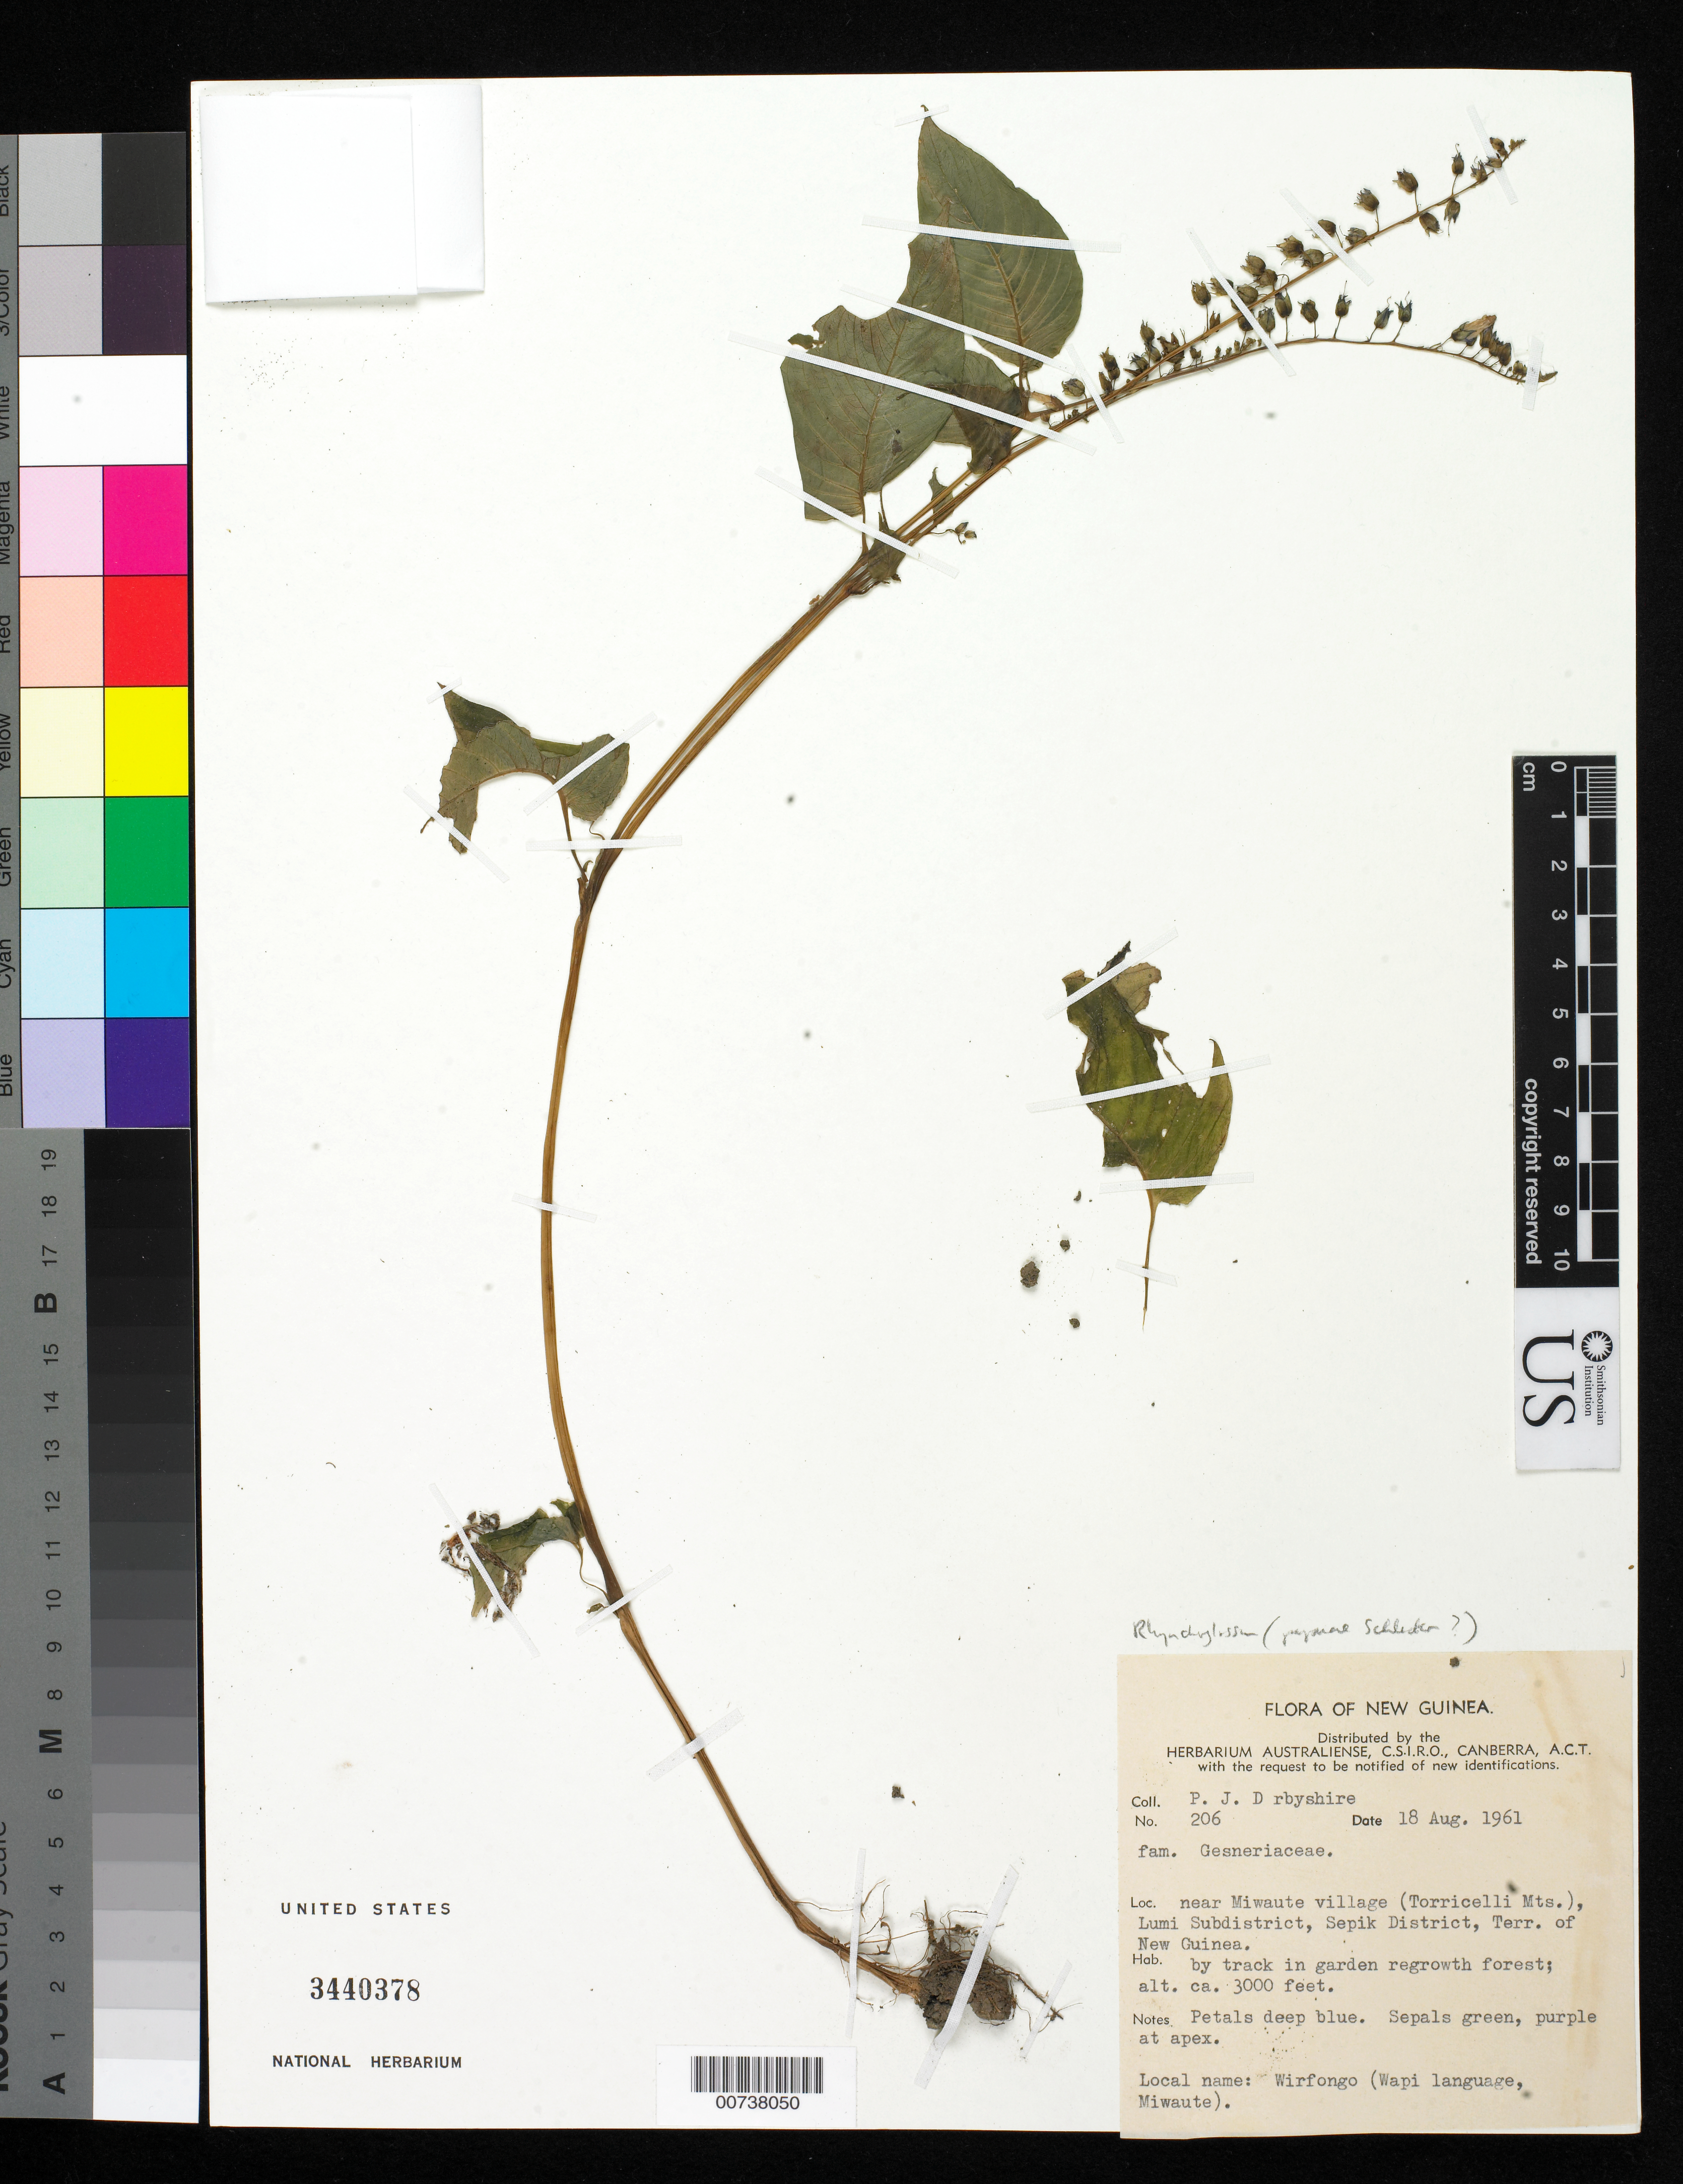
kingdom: Plantae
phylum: Tracheophyta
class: Magnoliopsida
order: Lamiales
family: Gesneriaceae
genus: Rhynchoglossum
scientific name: Rhynchoglossum papuae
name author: Schltr.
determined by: Boggan, J. K., (US), NMNH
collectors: P. Darbyshire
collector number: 206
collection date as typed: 18 Aug 1961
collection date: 1961-08-18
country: Papua New Guinea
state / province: Sepik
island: New Guinea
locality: Near Miwaute village (Torricelli Mts.), Lumi Subdistrict, Sepik District, Terr. of New Guinea.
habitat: By track in garden regrowth forest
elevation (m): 914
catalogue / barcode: US 3440378